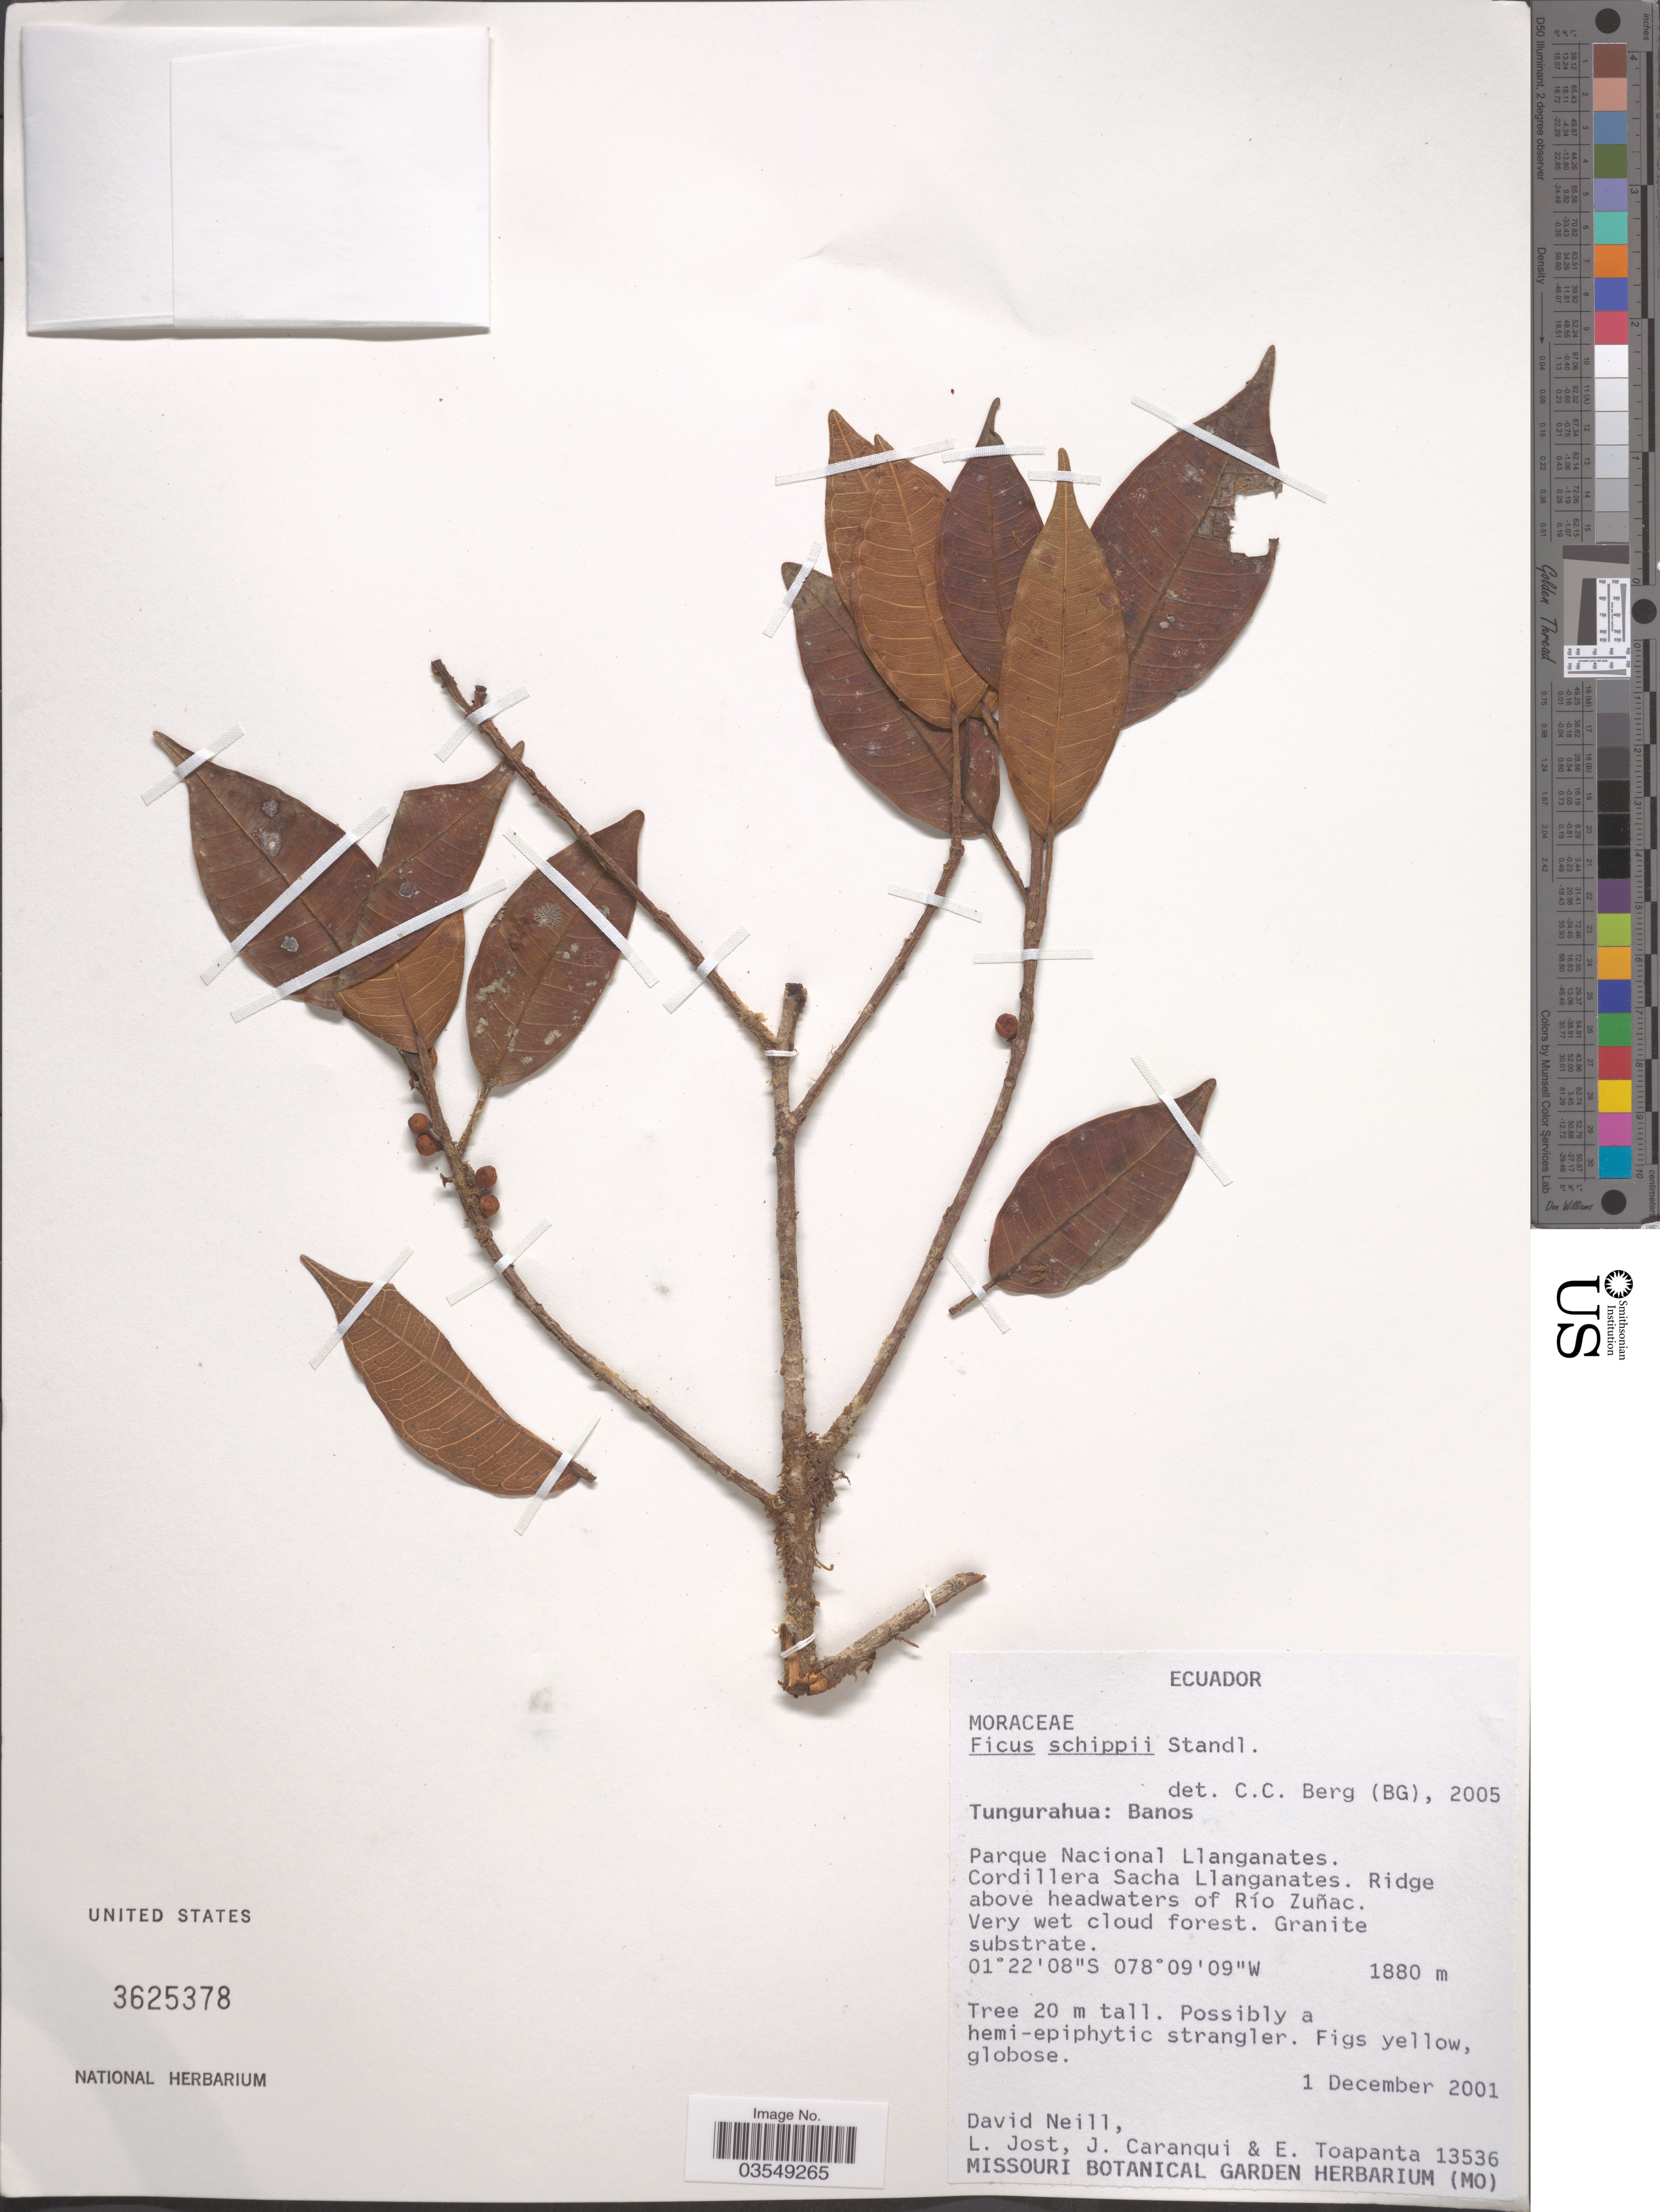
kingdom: Plantae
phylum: Tracheophyta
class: Magnoliopsida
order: Rosales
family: Moraceae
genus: Ficus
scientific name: Ficus schippii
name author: Standl.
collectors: D. A. Neill, L. Jost, J. Caranqui & E. Toapanta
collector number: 13536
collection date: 2001-12-01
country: Ecuador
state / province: Tungurahua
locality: Banos. Parque Nacional Llanganates. Cordillera Sacha Llanganates. Ridge above headwaters of Río Zuñac.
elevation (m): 1880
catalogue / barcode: US 3625378